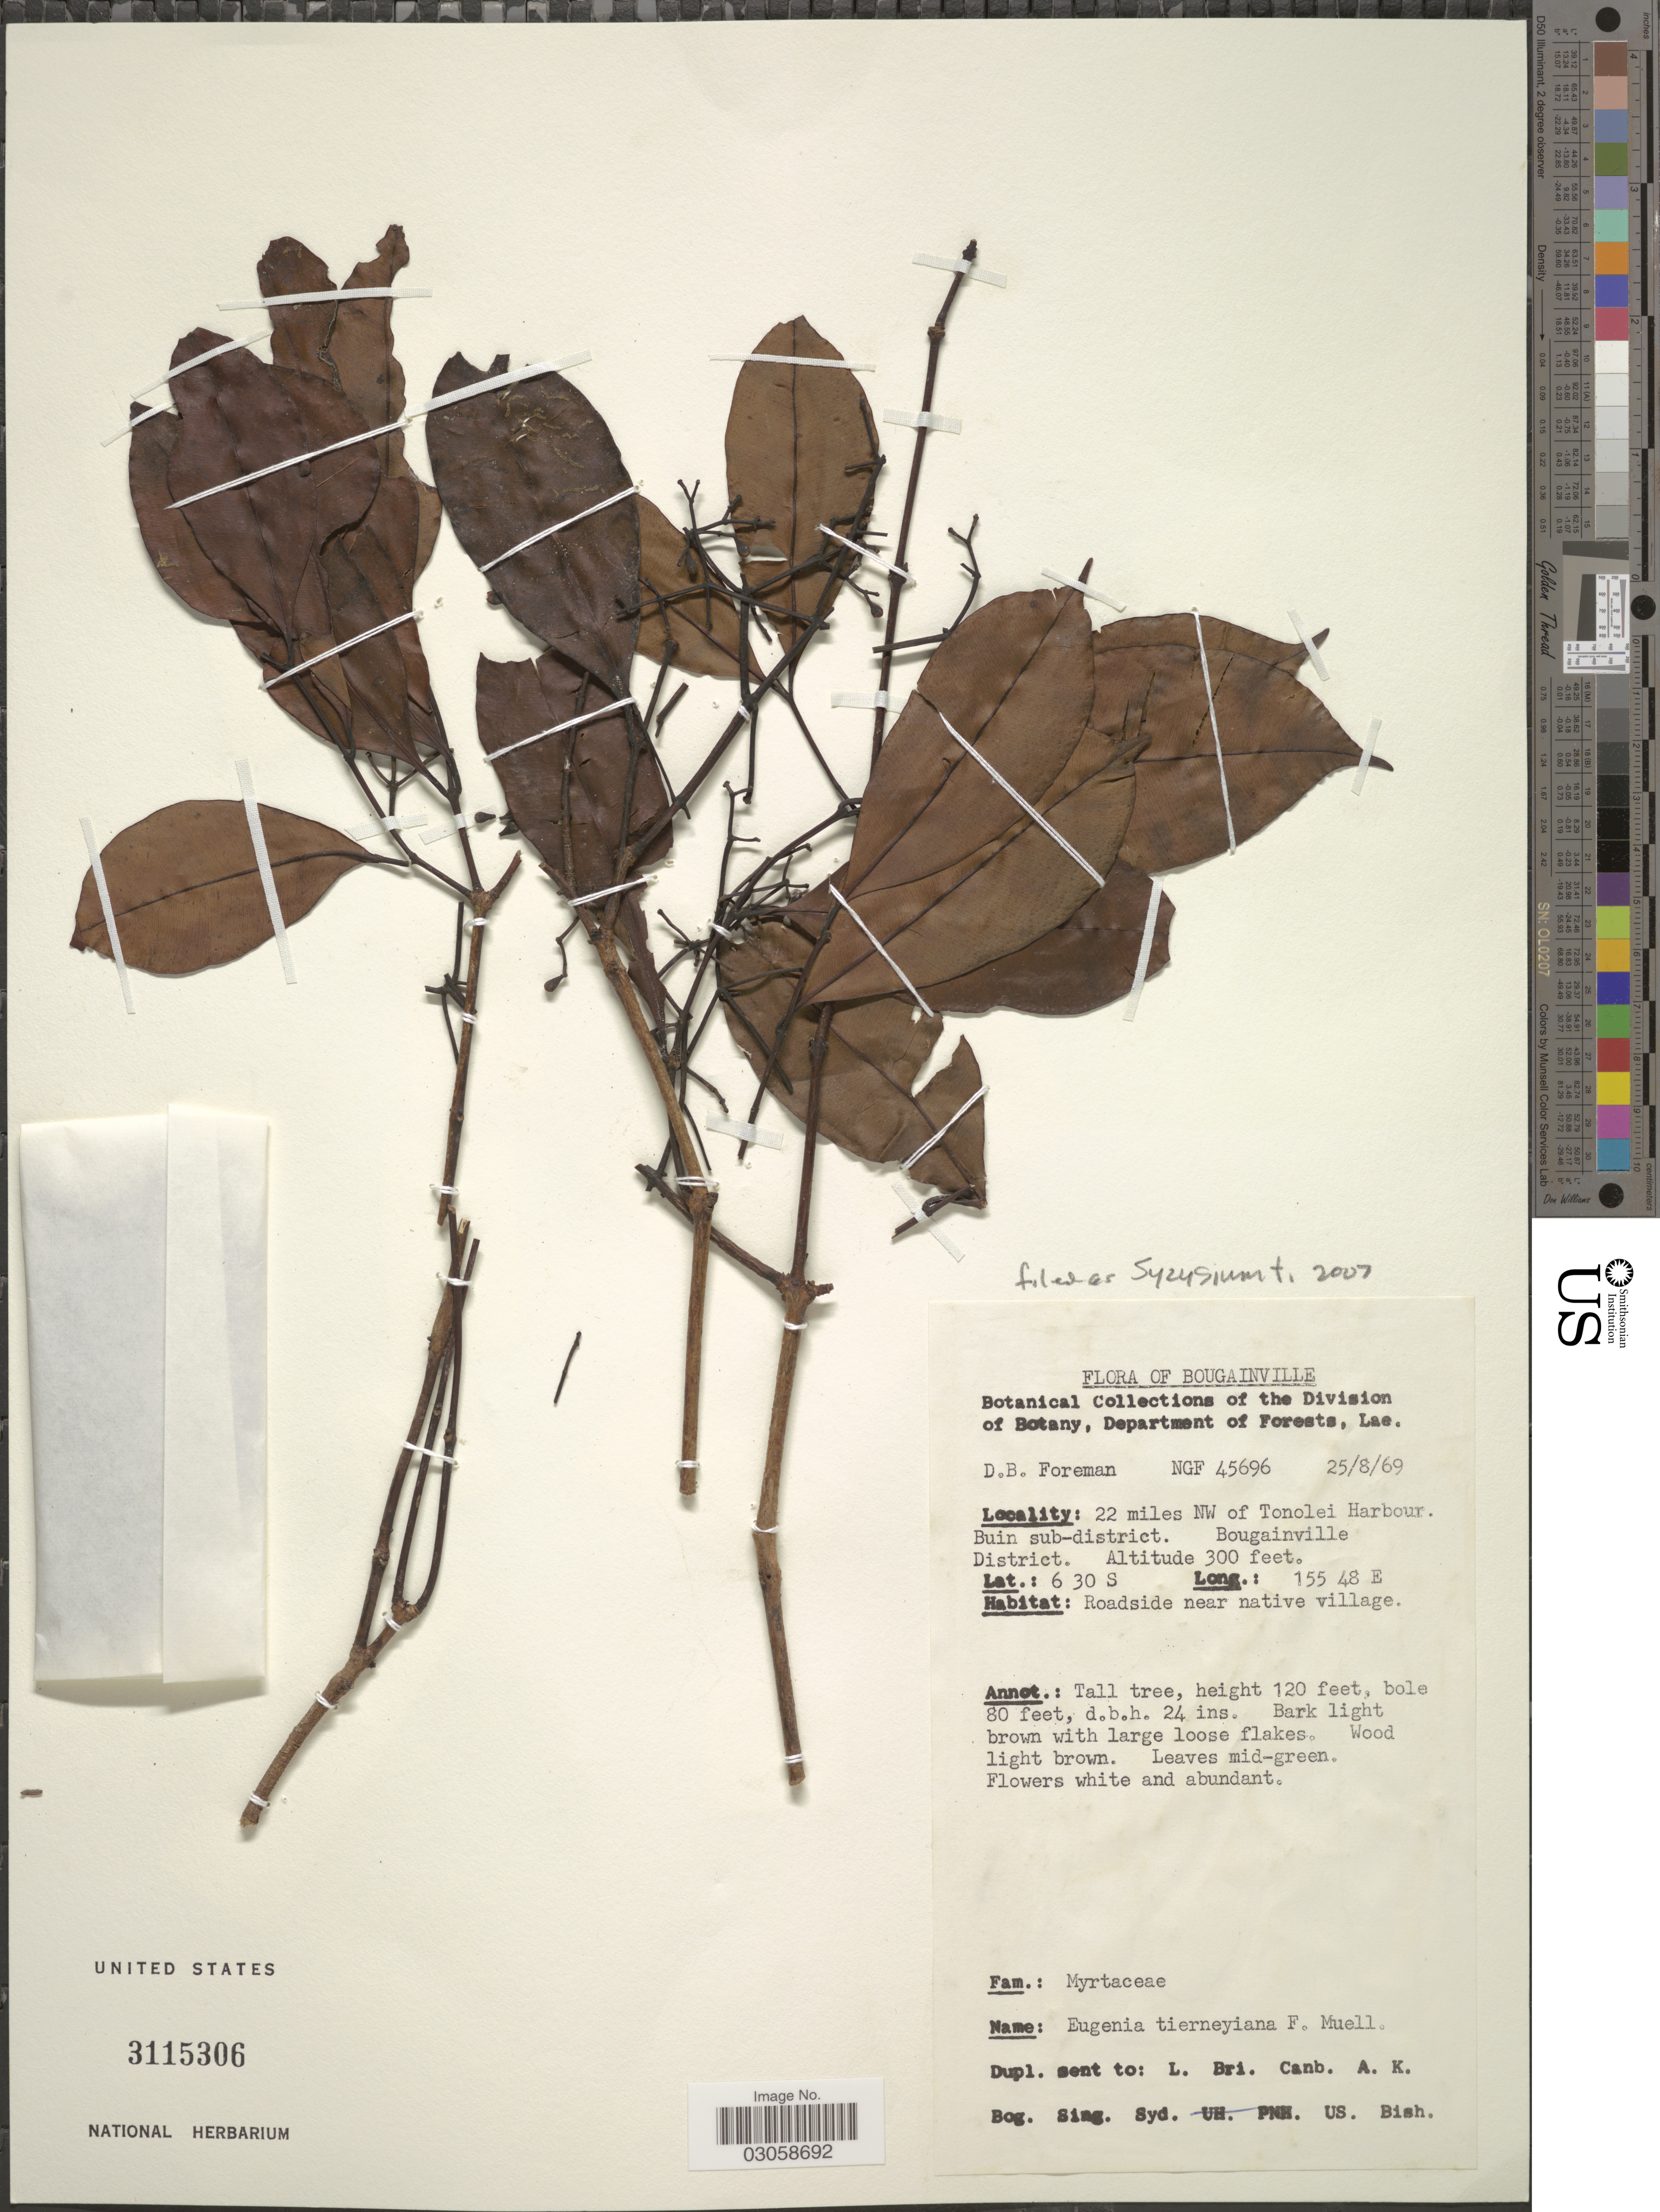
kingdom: Plantae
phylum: Tracheophyta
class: Magnoliopsida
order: Myrtales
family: Myrtaceae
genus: Syzygium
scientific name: Syzygium tierneyanum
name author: (F. Muell.) T.G. Hartley & L.M. Perry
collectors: D. Foreman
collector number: NGF 45696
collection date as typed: Transcribed d/m/y: 25/8/69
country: Papua New Guinea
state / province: Bougainville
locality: Bougainville. 22 miles NW of Tonolei Harbour. Buin sub-district. Bougainville District.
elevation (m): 91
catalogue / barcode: US 3115306